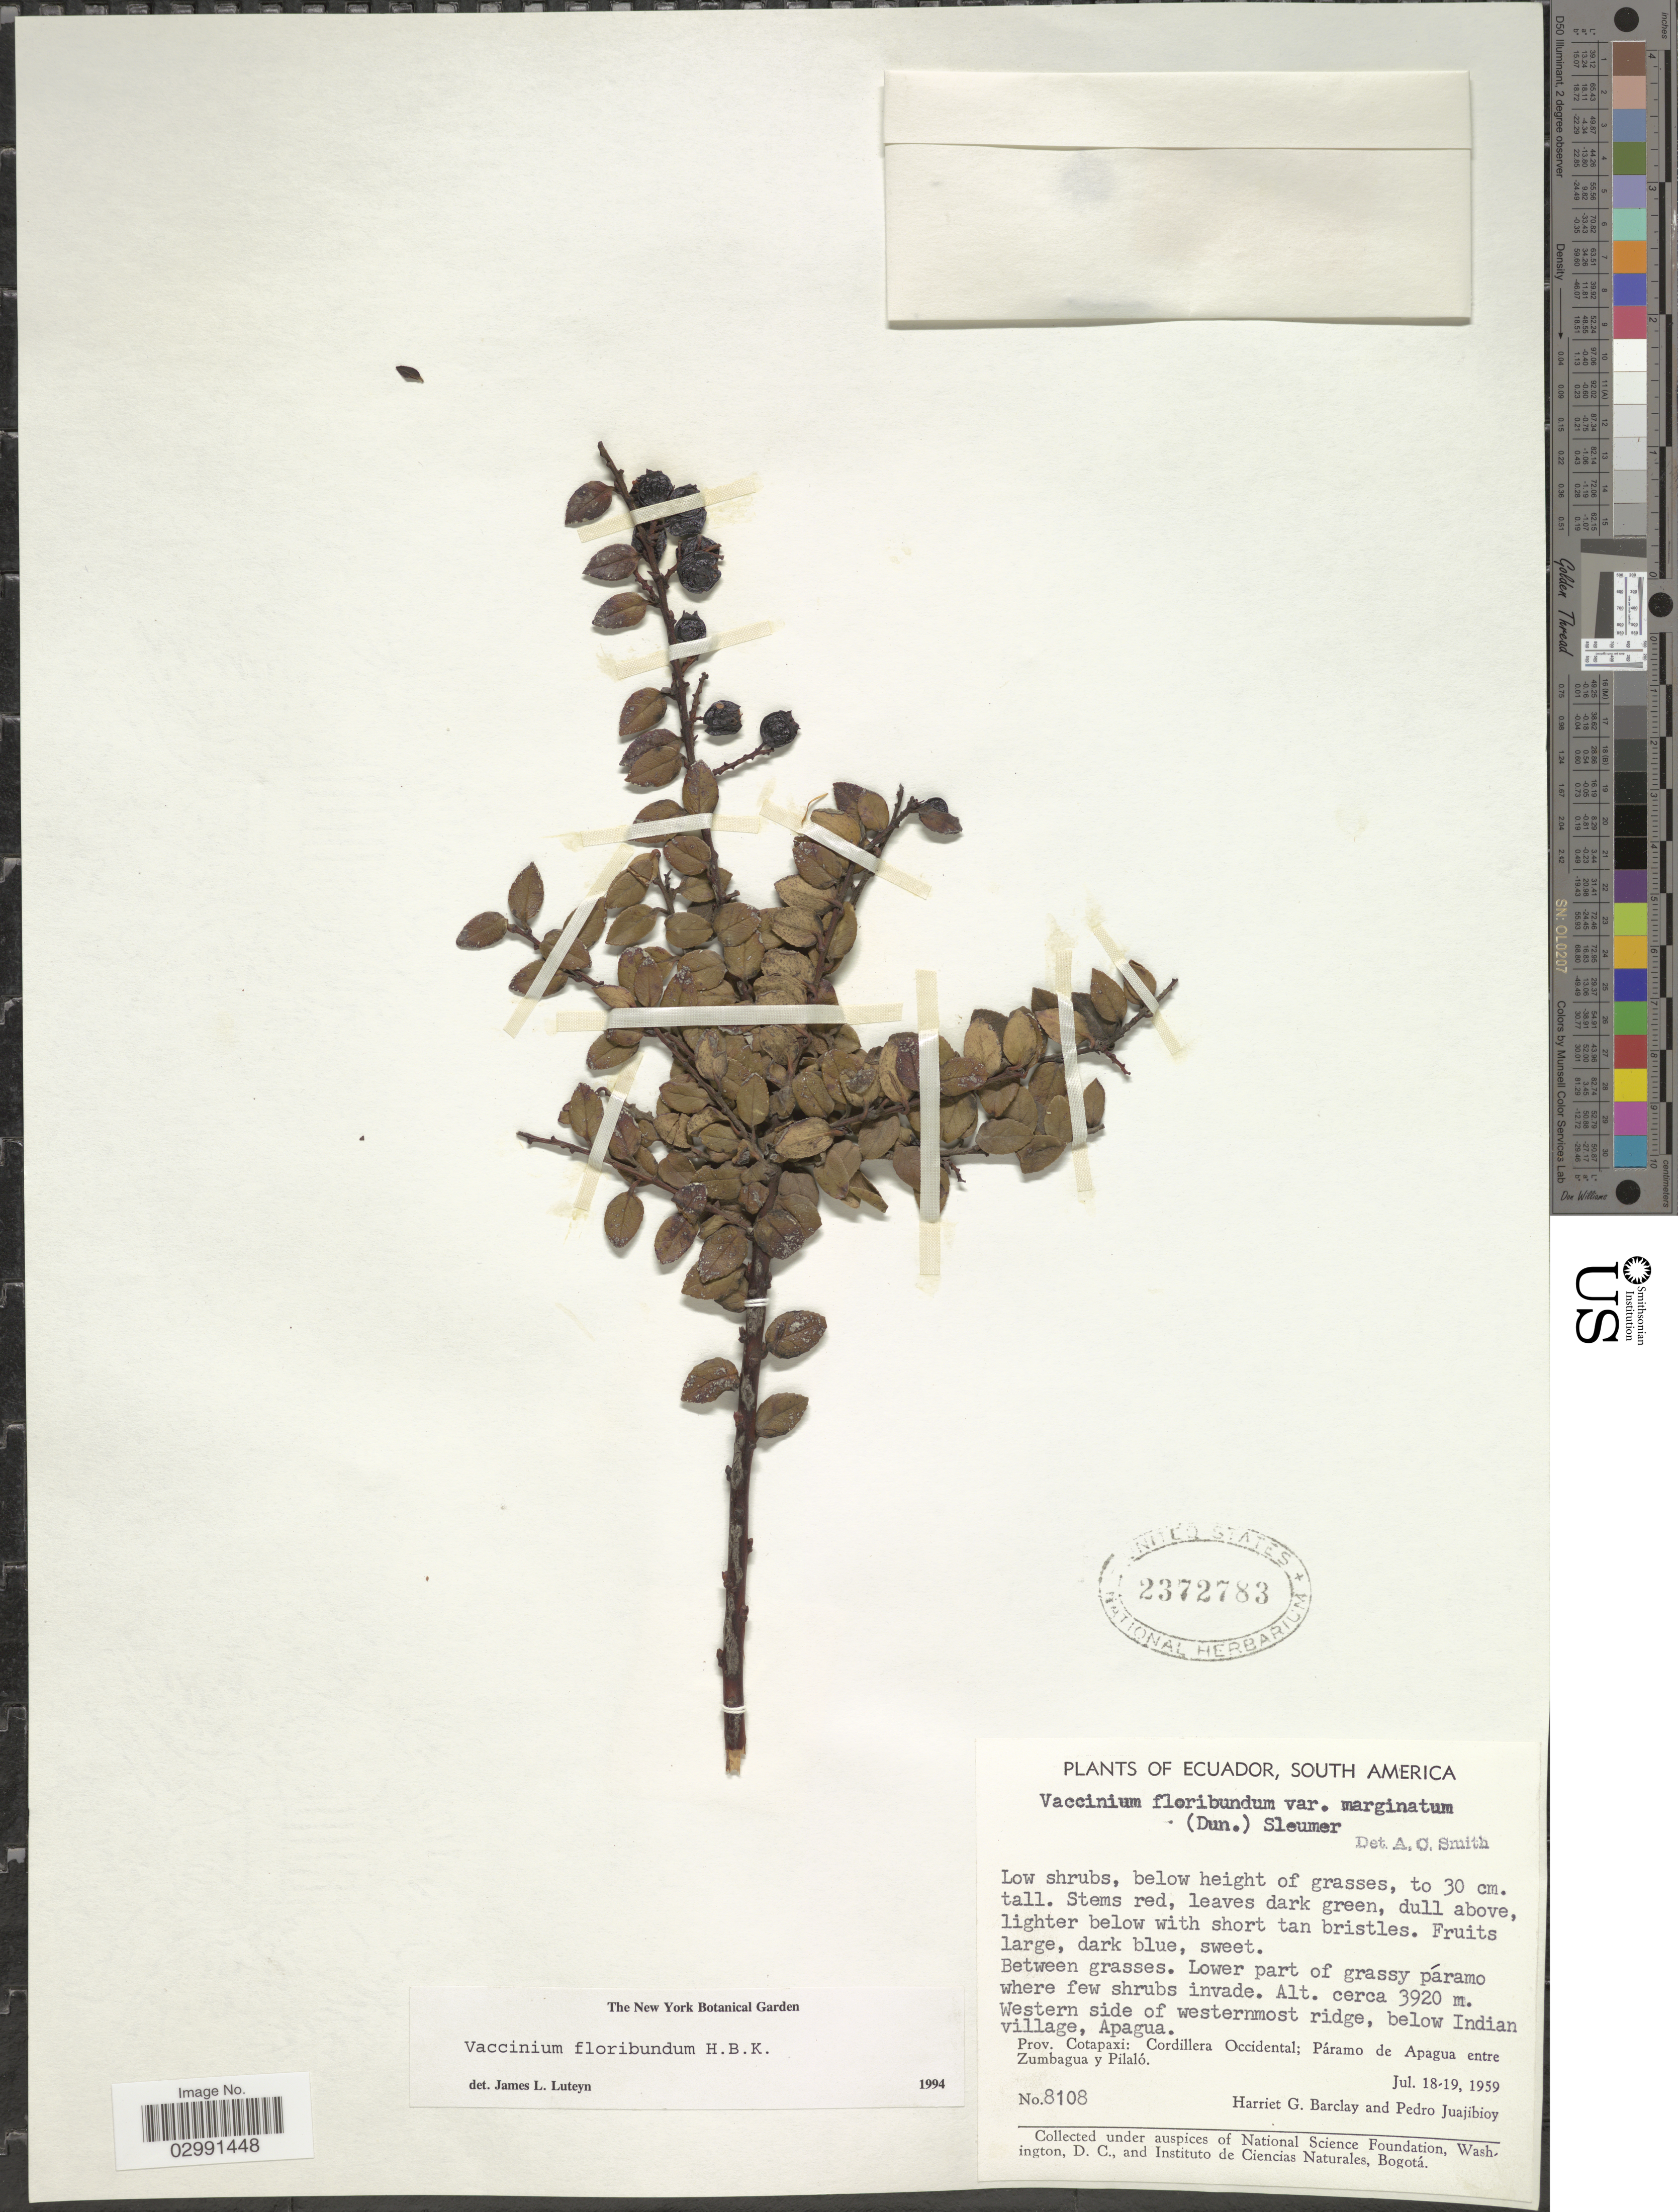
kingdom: Plantae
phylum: Tracheophyta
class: Magnoliopsida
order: Ericales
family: Ericaceae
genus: Vaccinium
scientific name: Vaccinium floribundum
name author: Kunth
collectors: H. G. Barclay & P. Juajibioy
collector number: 8108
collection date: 1959-07-18/1959-07-19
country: Ecuador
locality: Western side of westernmost ridge, below Indian village, Apagua. Prov. Cotapaxi: Cordillera Occidental; Páramo de Apagua entre Zumbagua y Pilaló.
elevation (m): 3920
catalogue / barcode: US 2372783